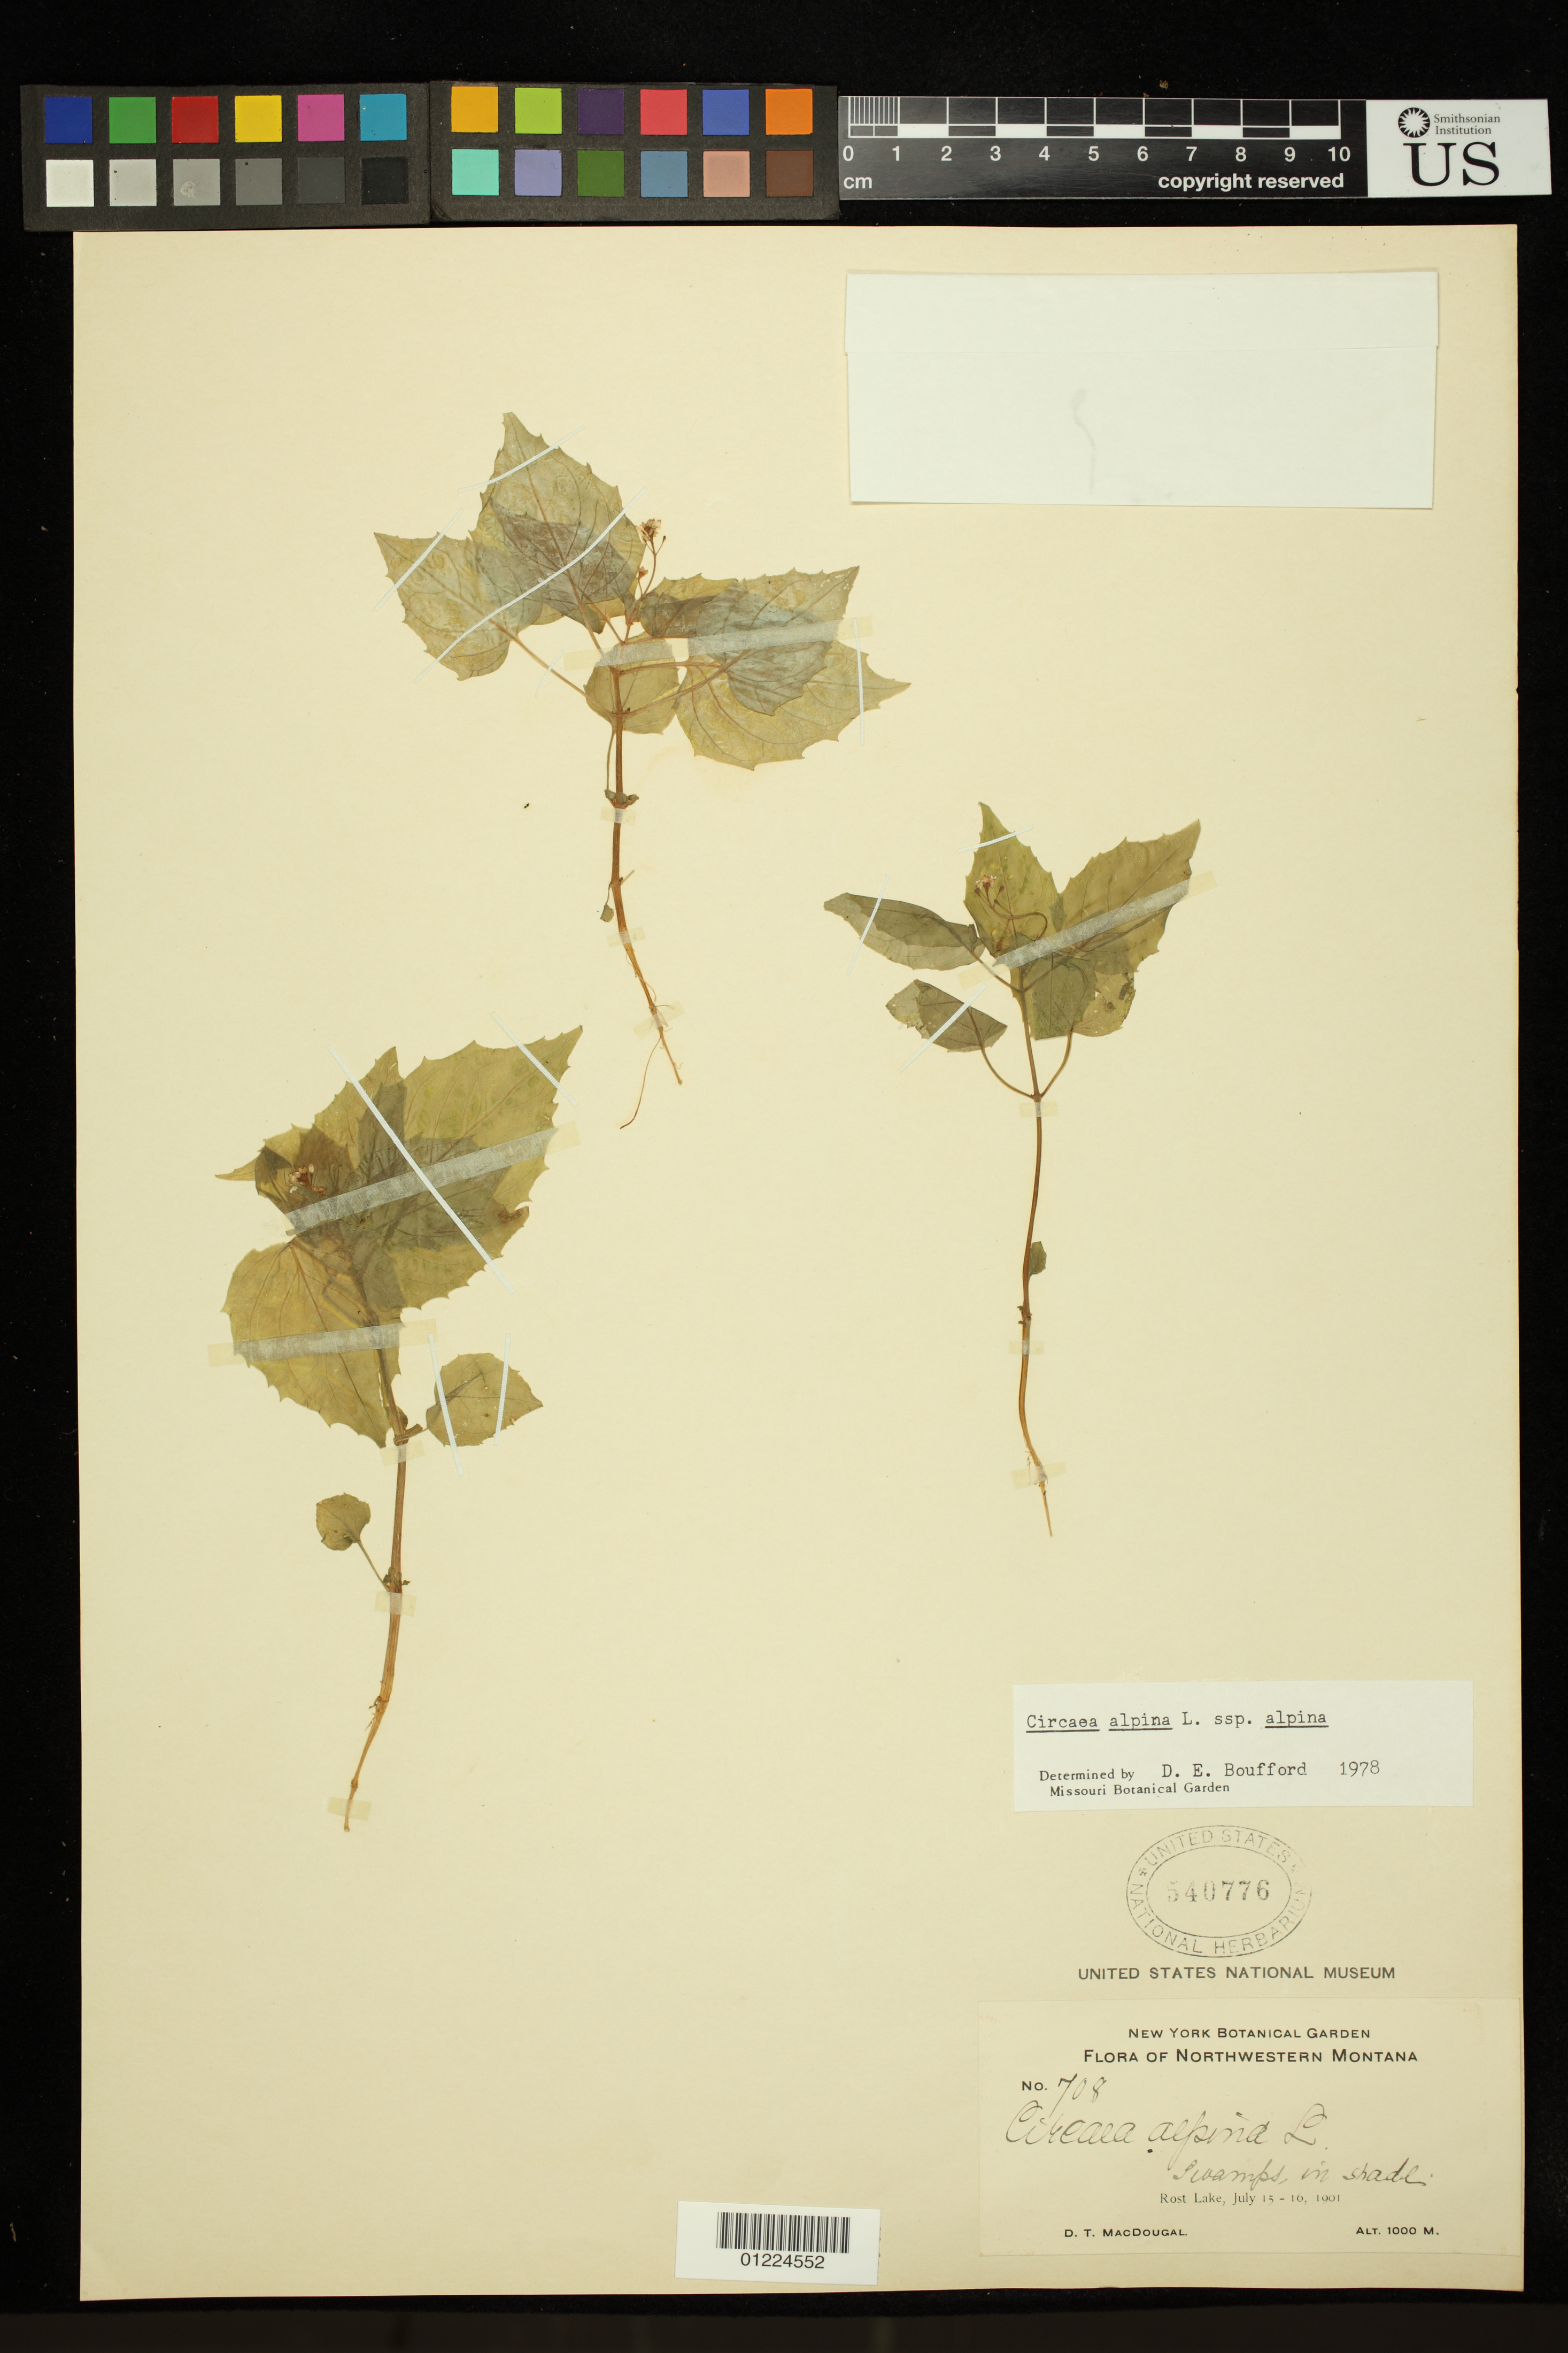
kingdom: Plantae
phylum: Tracheophyta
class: Magnoliopsida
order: Myrtales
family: Onagraceae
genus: Circaea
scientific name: Circaea alpina subsp. alpina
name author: L.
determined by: Boufford, D. E.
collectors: T. MacDougal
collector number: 708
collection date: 1901-07-15,1901-07-16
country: United States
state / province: Montana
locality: Rost Lake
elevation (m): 305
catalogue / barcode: US 540776